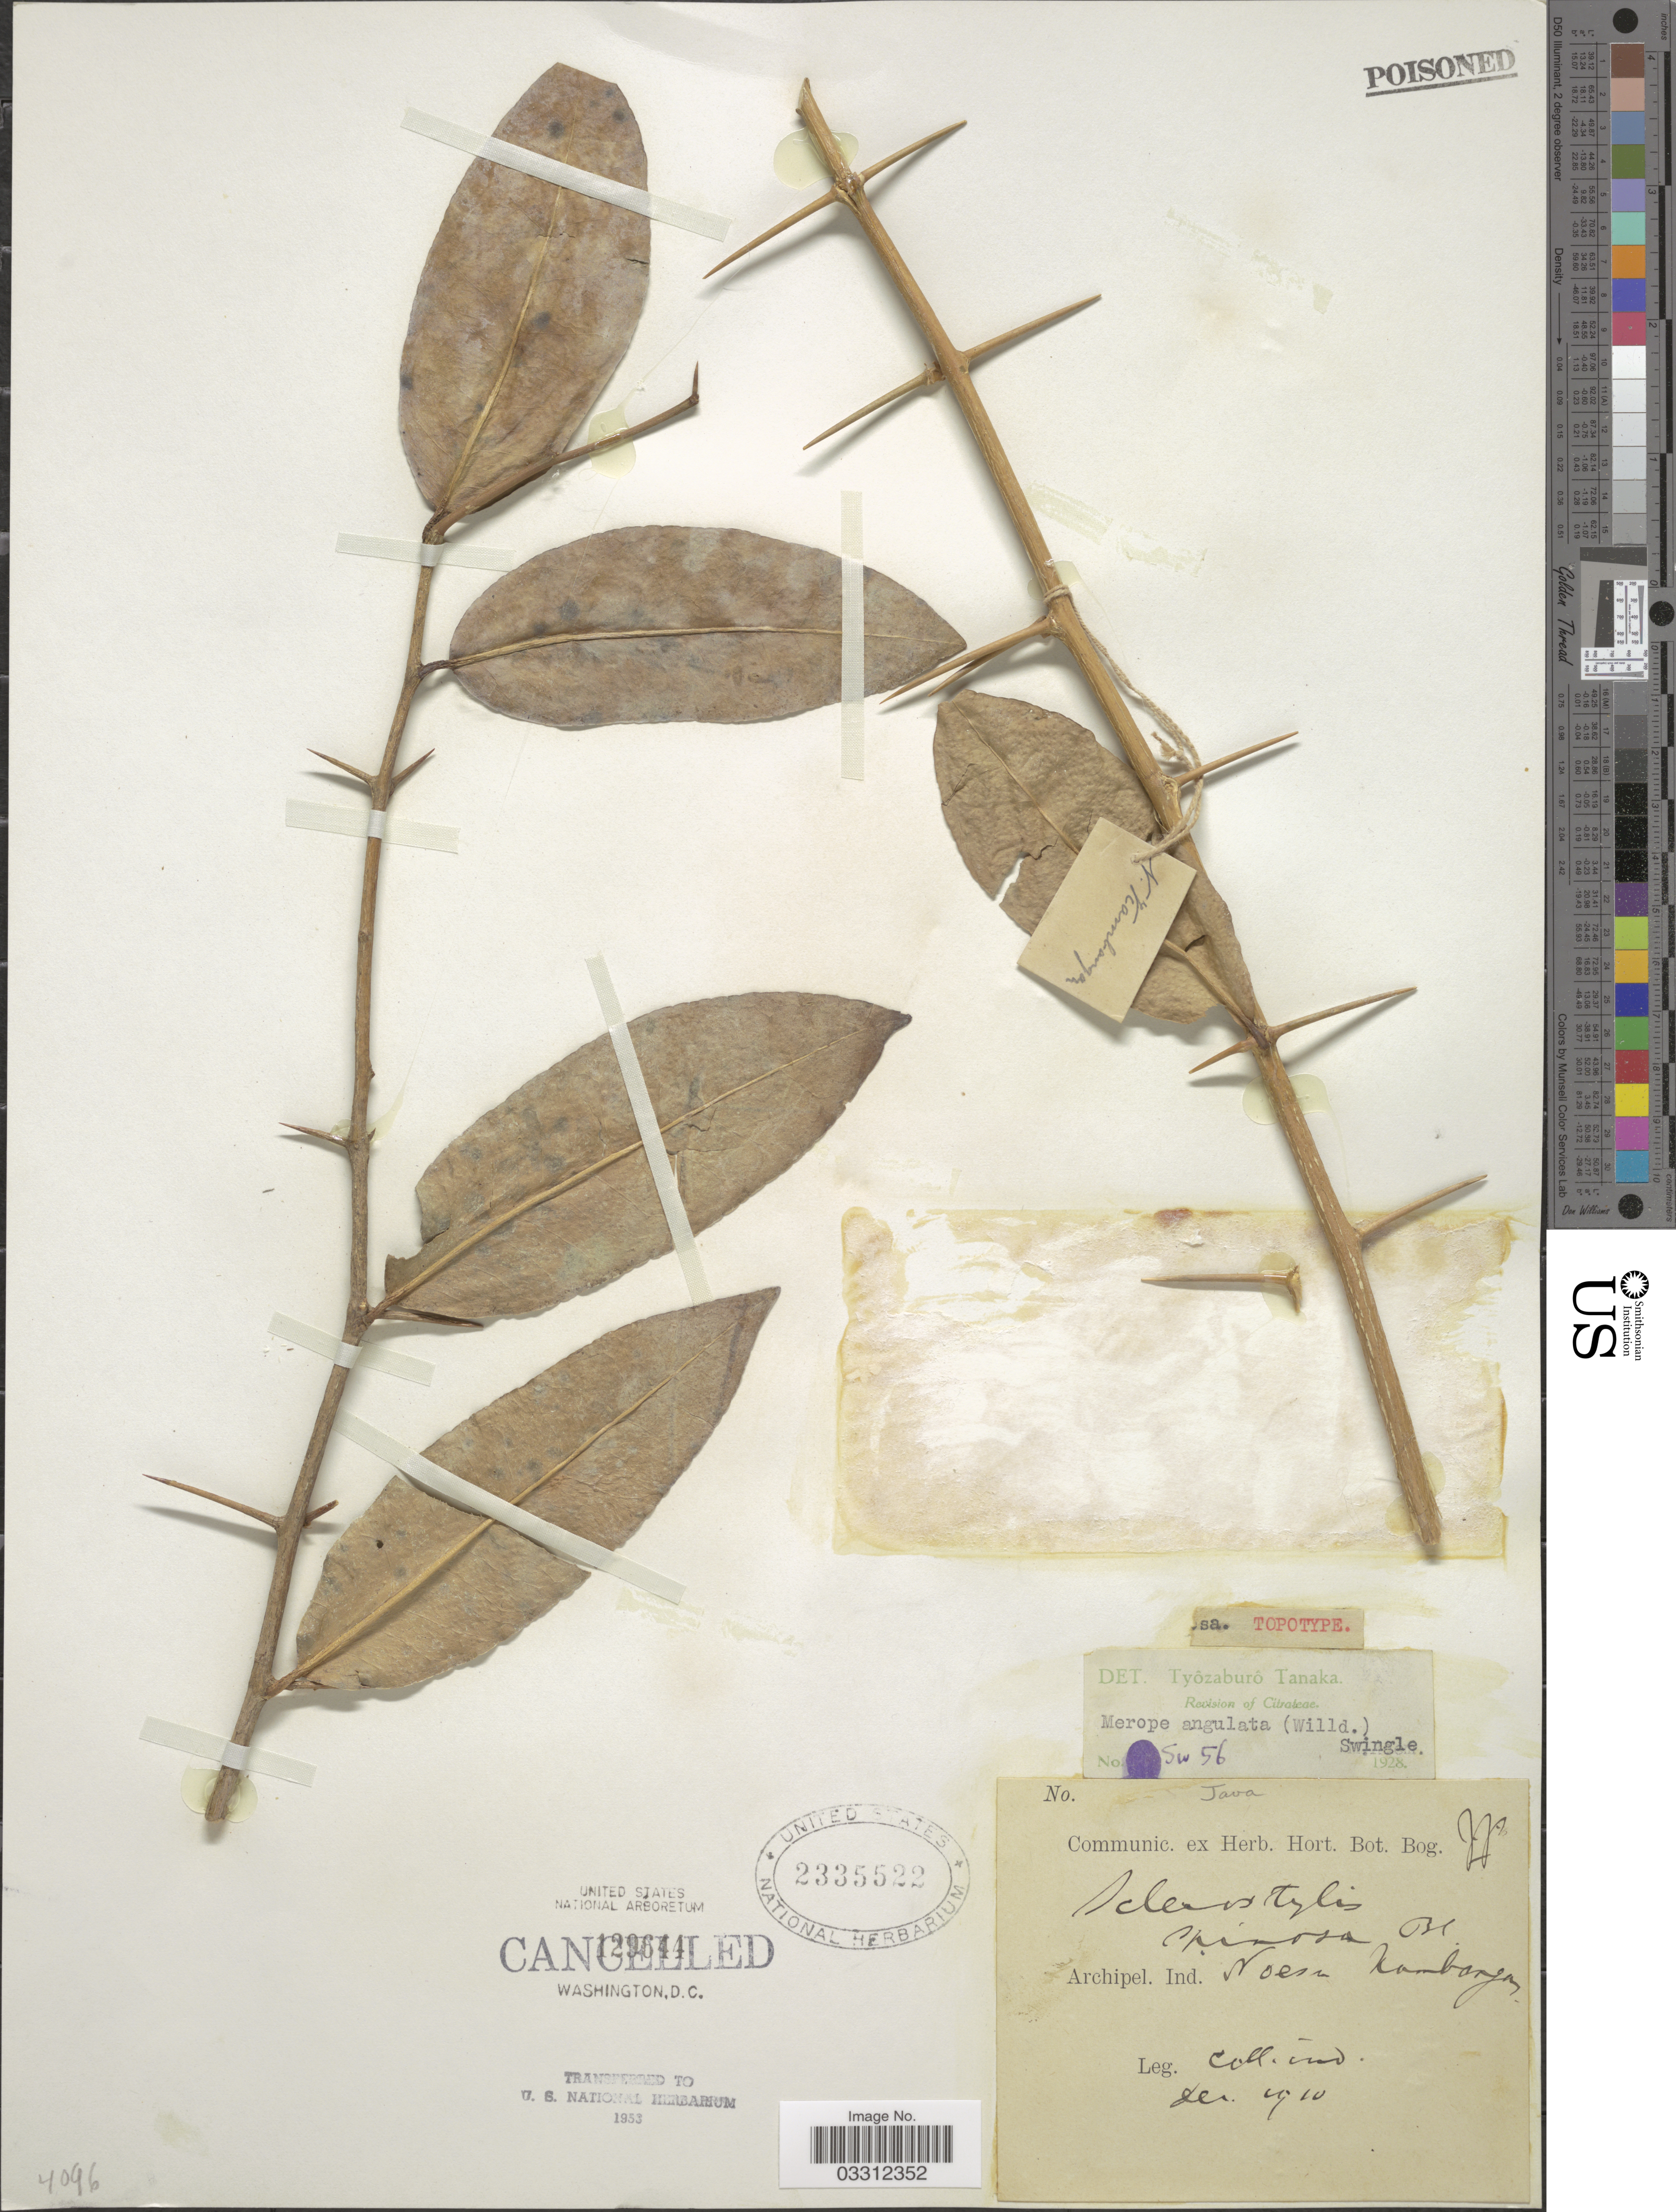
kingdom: Plantae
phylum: Tracheophyta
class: Magnoliopsida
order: Sapindales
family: Rutaceae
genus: Merope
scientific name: Merope angulata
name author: Swingle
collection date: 1910-12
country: Indonesia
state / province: Java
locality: Archipel. Ind. [illegible text].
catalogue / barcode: US 2335522